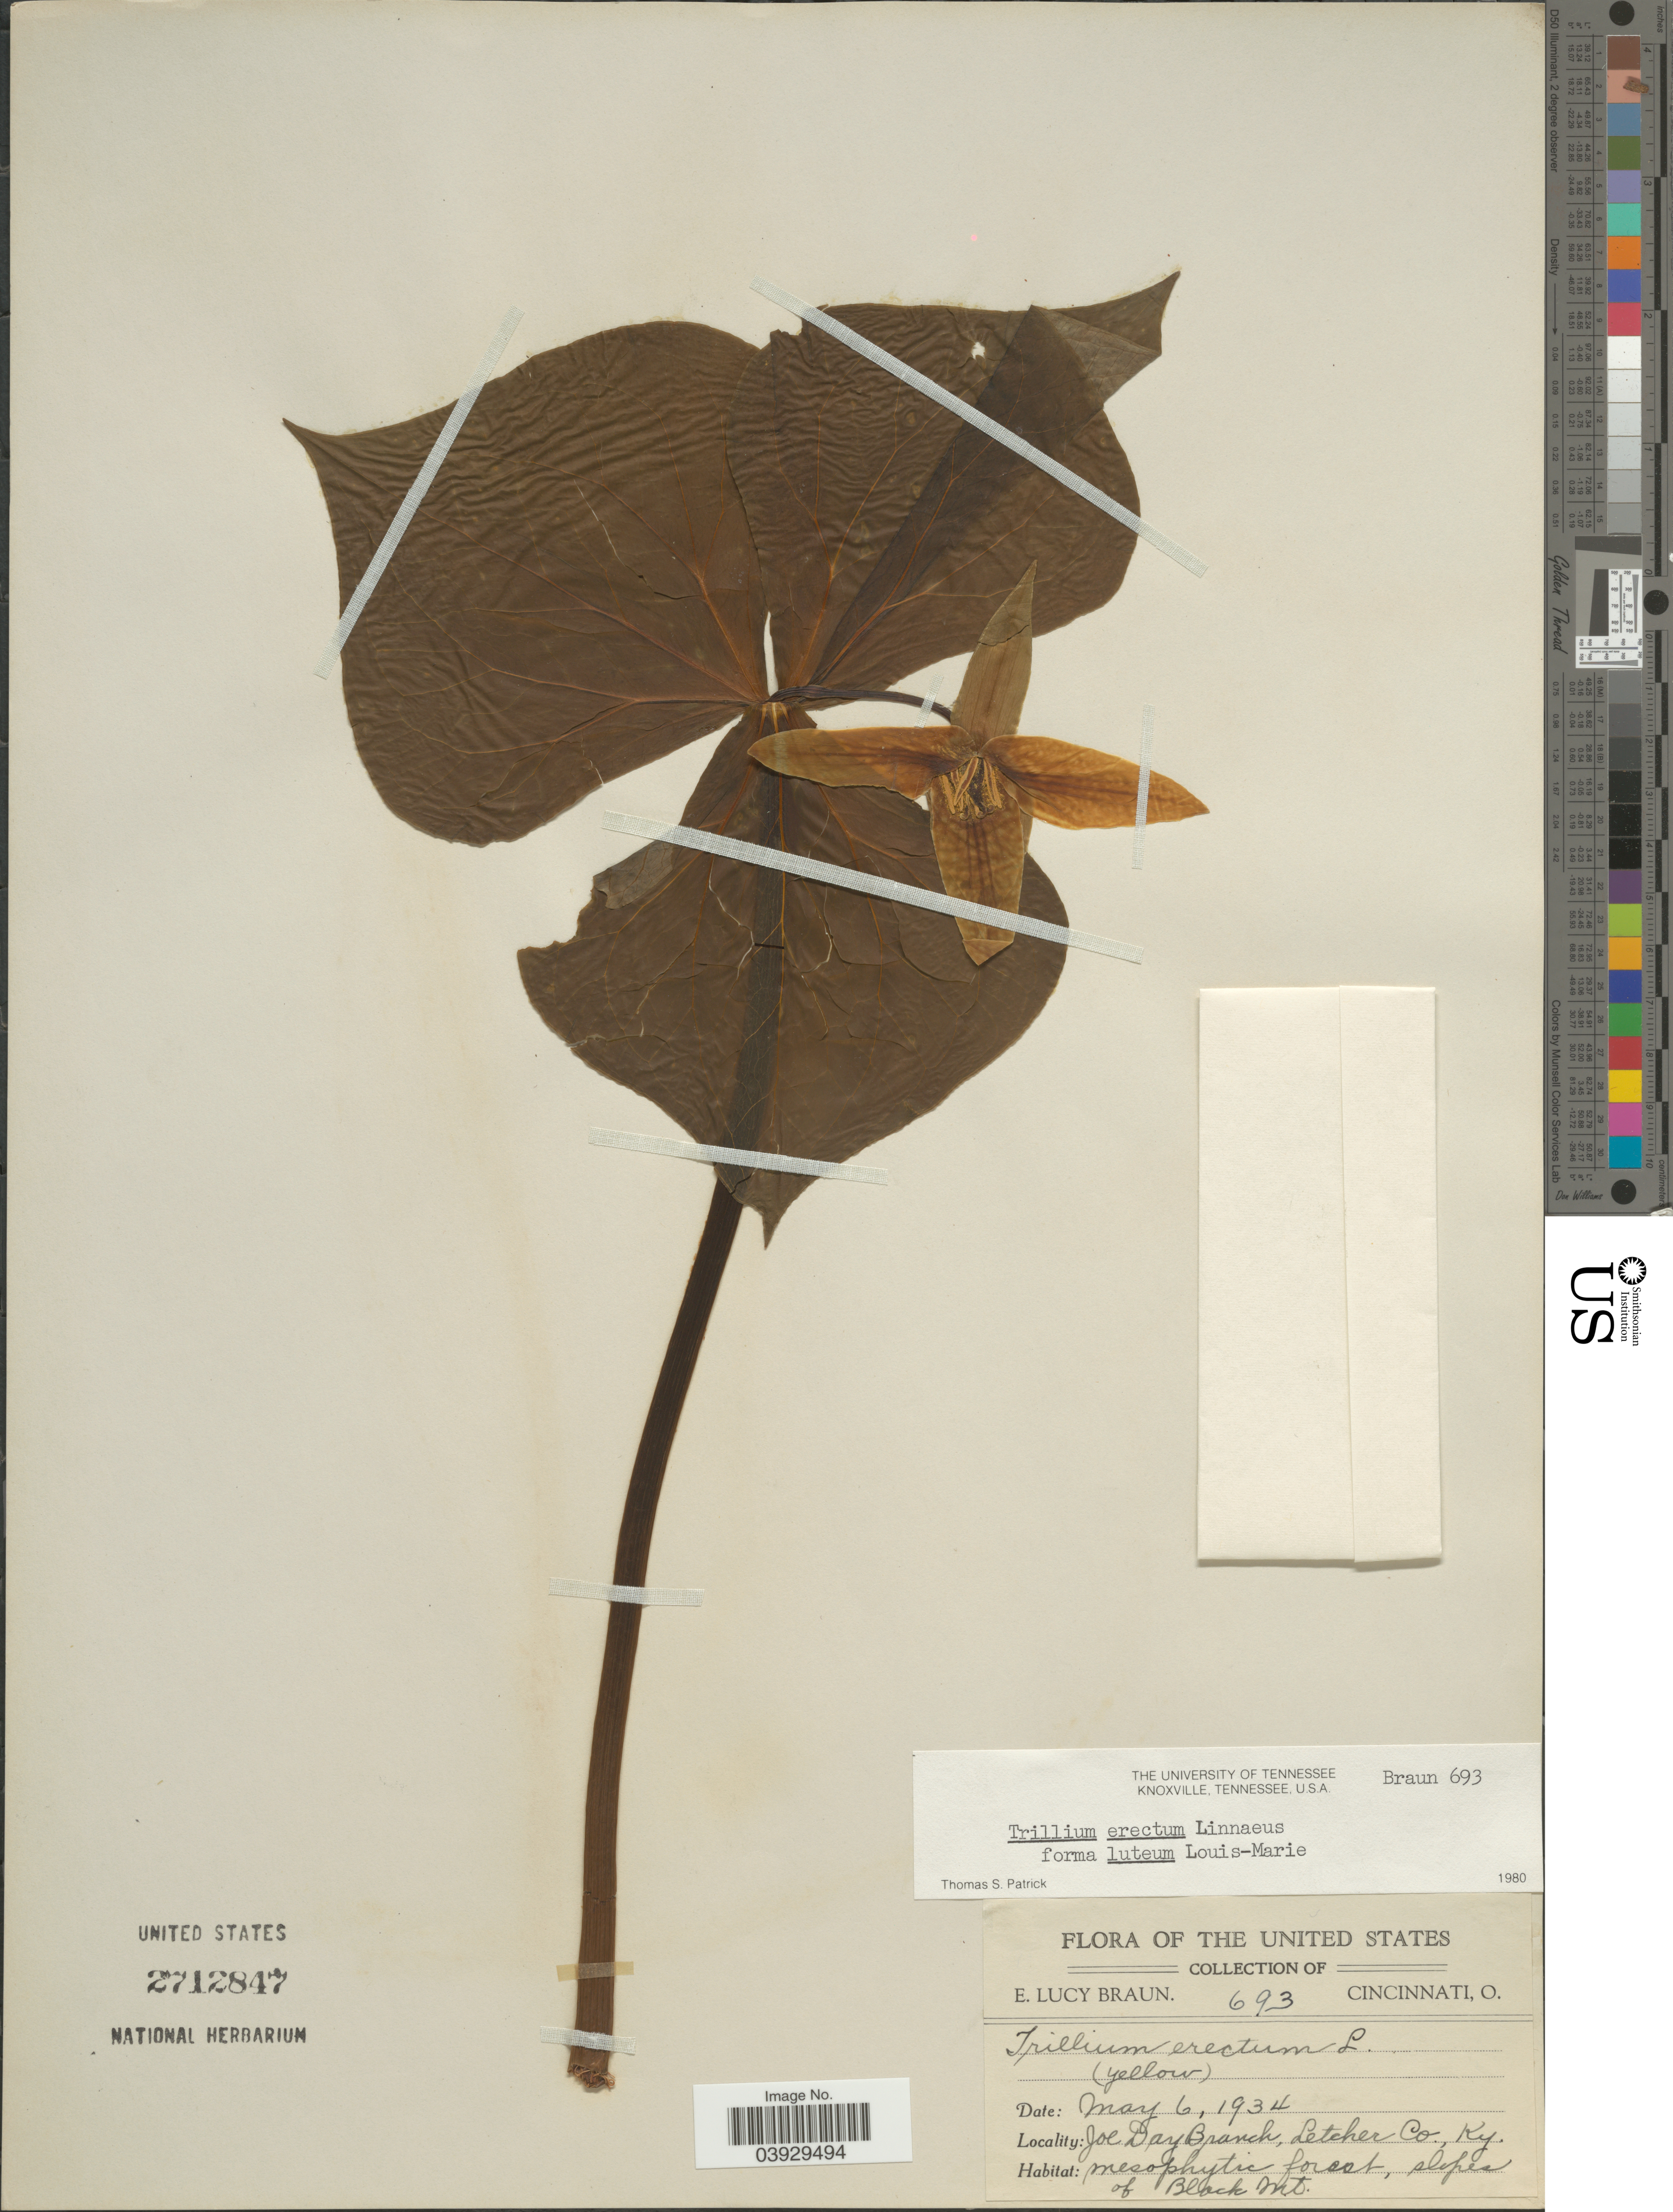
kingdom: Plantae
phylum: Tracheophyta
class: Liliopsida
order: Liliales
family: Melanthiaceae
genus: Trillium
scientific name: Trillium erectum f. luteum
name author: Louis-Marie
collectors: E. L. Braun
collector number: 693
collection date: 1934-05-06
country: United States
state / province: Kentucky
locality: Joe Day Branch, Letcher Co. Slopes of Black Mt.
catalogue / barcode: US 2712847